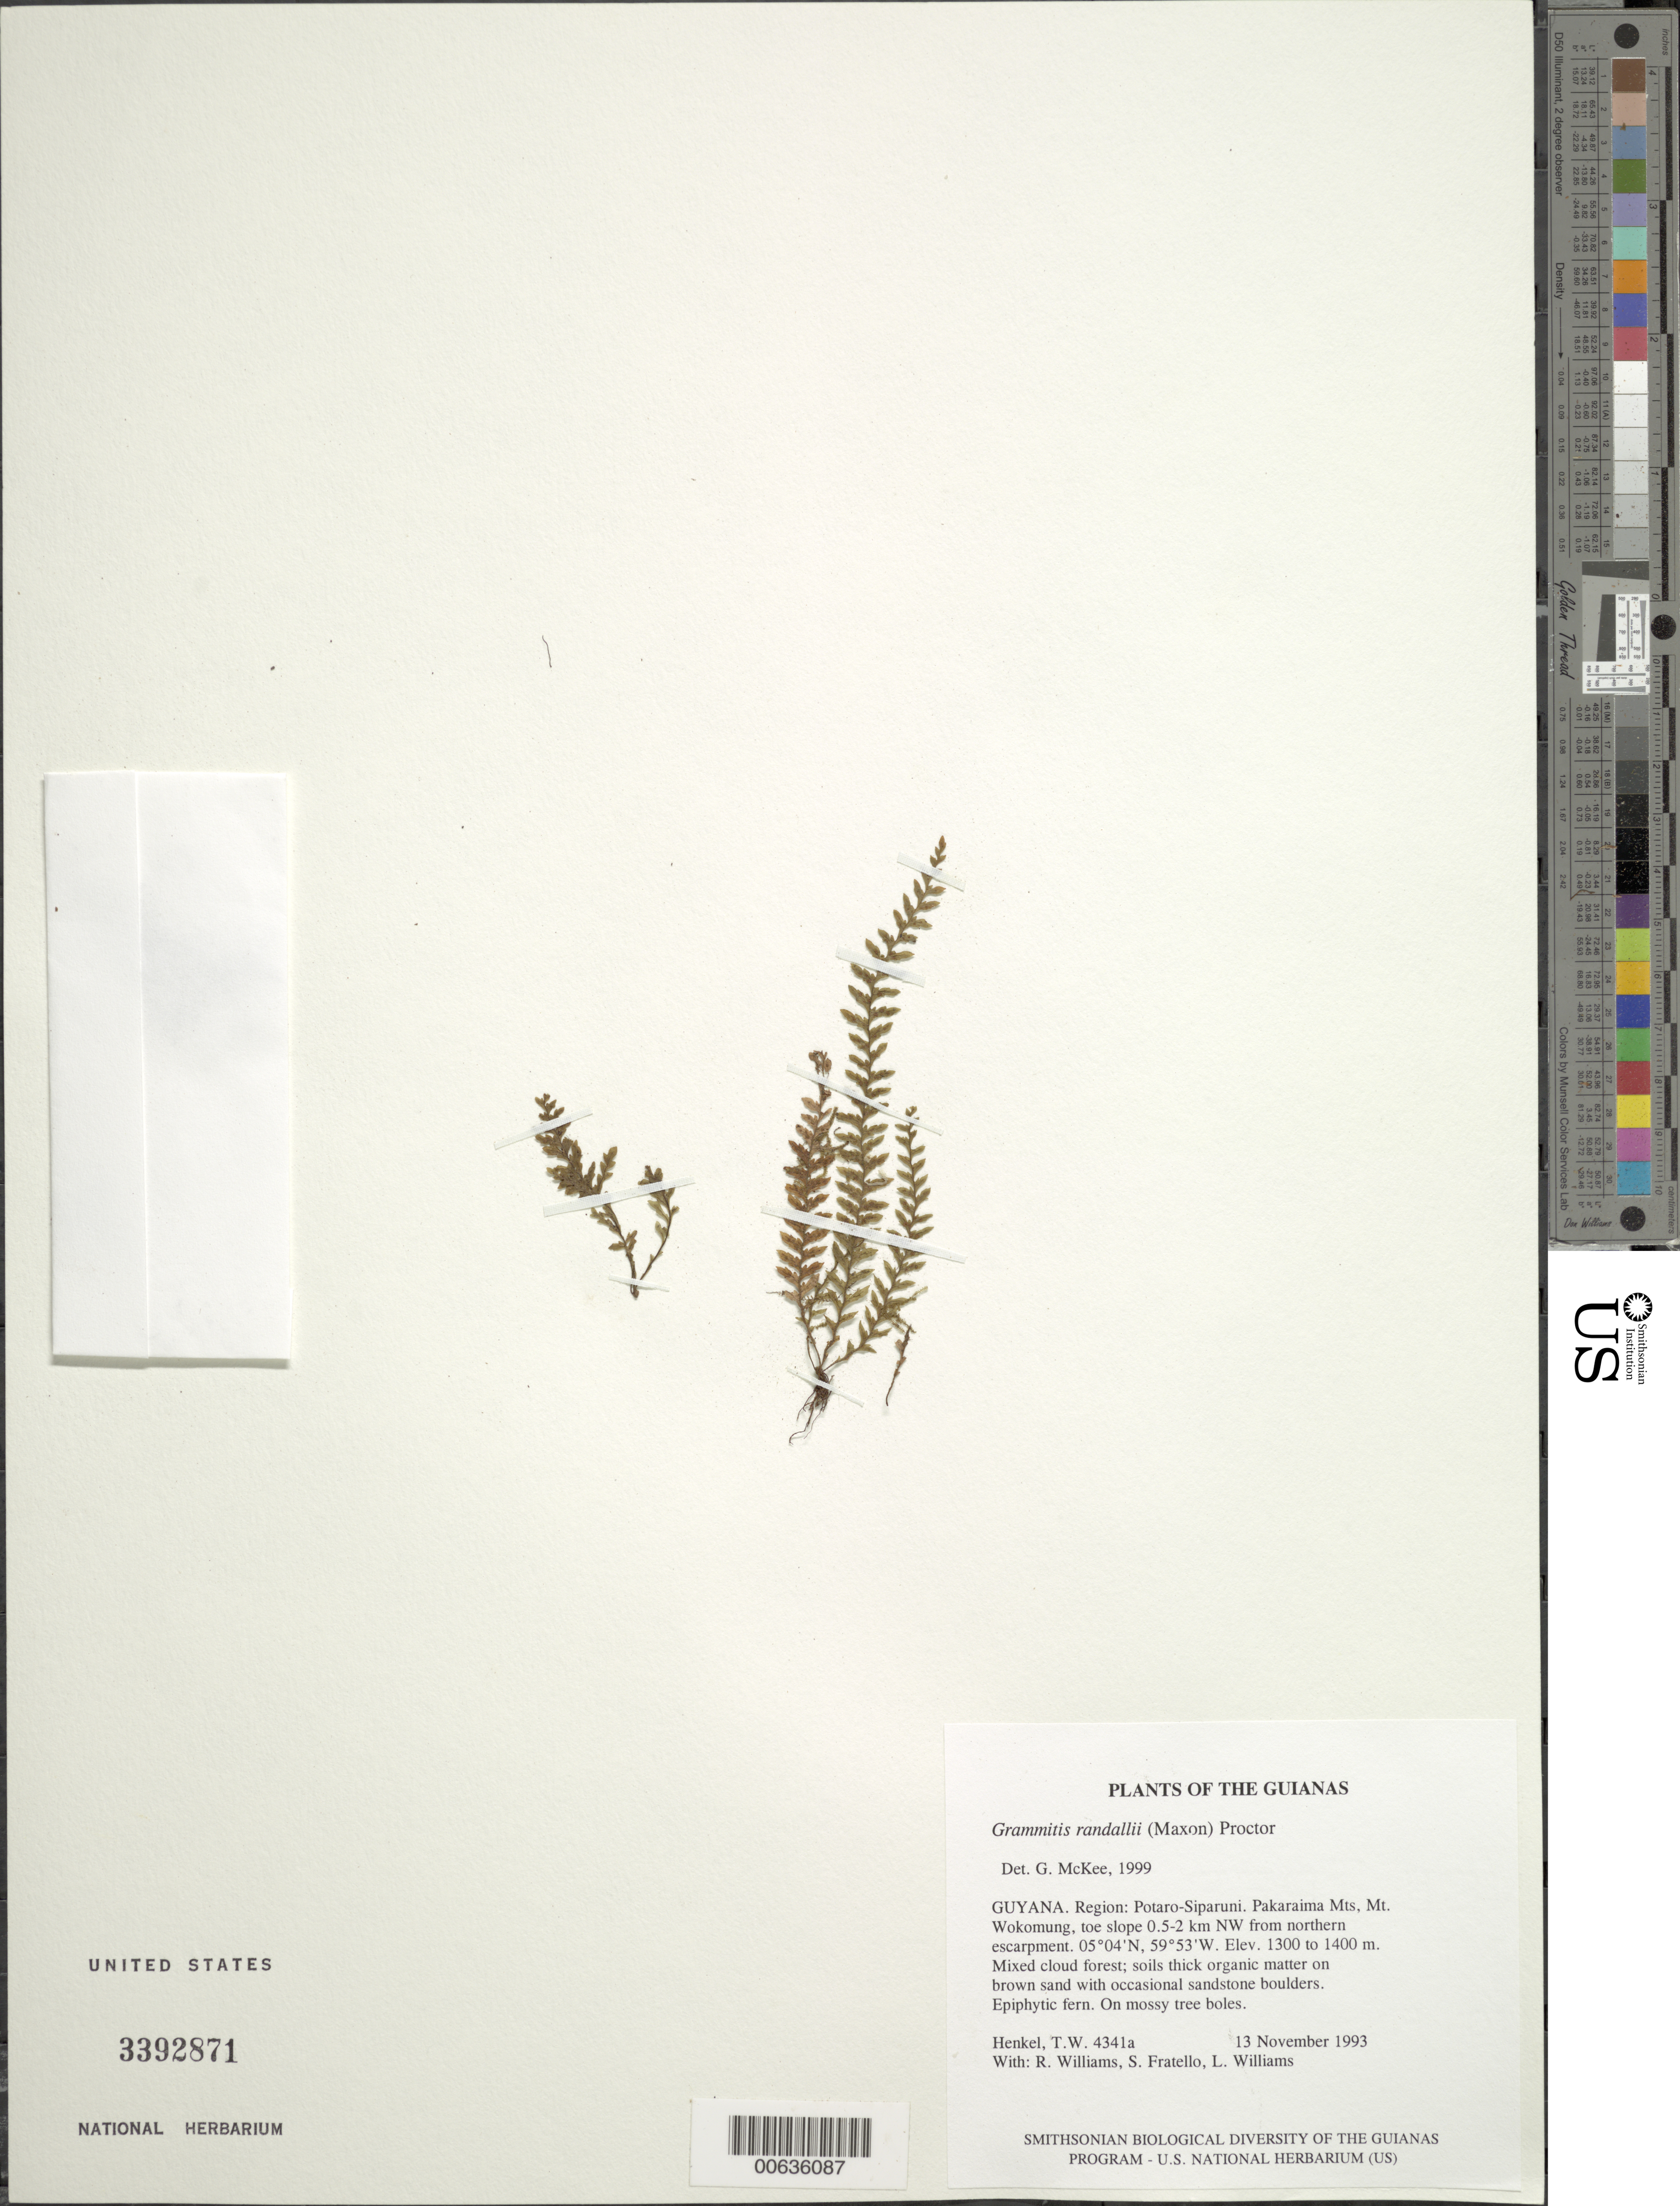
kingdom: Plantae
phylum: Tracheophyta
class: Polypodiopsida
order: Polypodiales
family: Polypodiaceae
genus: Lellingeria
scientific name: Lellingeria randallii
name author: (Maxon) A.R. Sm. & R.C. Moran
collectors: T. Henkel, R. Williams, S. Fratello & L. Williams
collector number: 4341 a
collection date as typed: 13 November 1993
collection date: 1993-11-13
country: Guyana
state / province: Potaro-Siparuni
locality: Pakaraima Mts, Mt. Wokomung, toe slope 0.5-2 km NW from northern escarpment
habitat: Mixed cloud forest; soils thick organic matter on brown sand with occasional sandstone boulders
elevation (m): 1300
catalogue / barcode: US 3392871